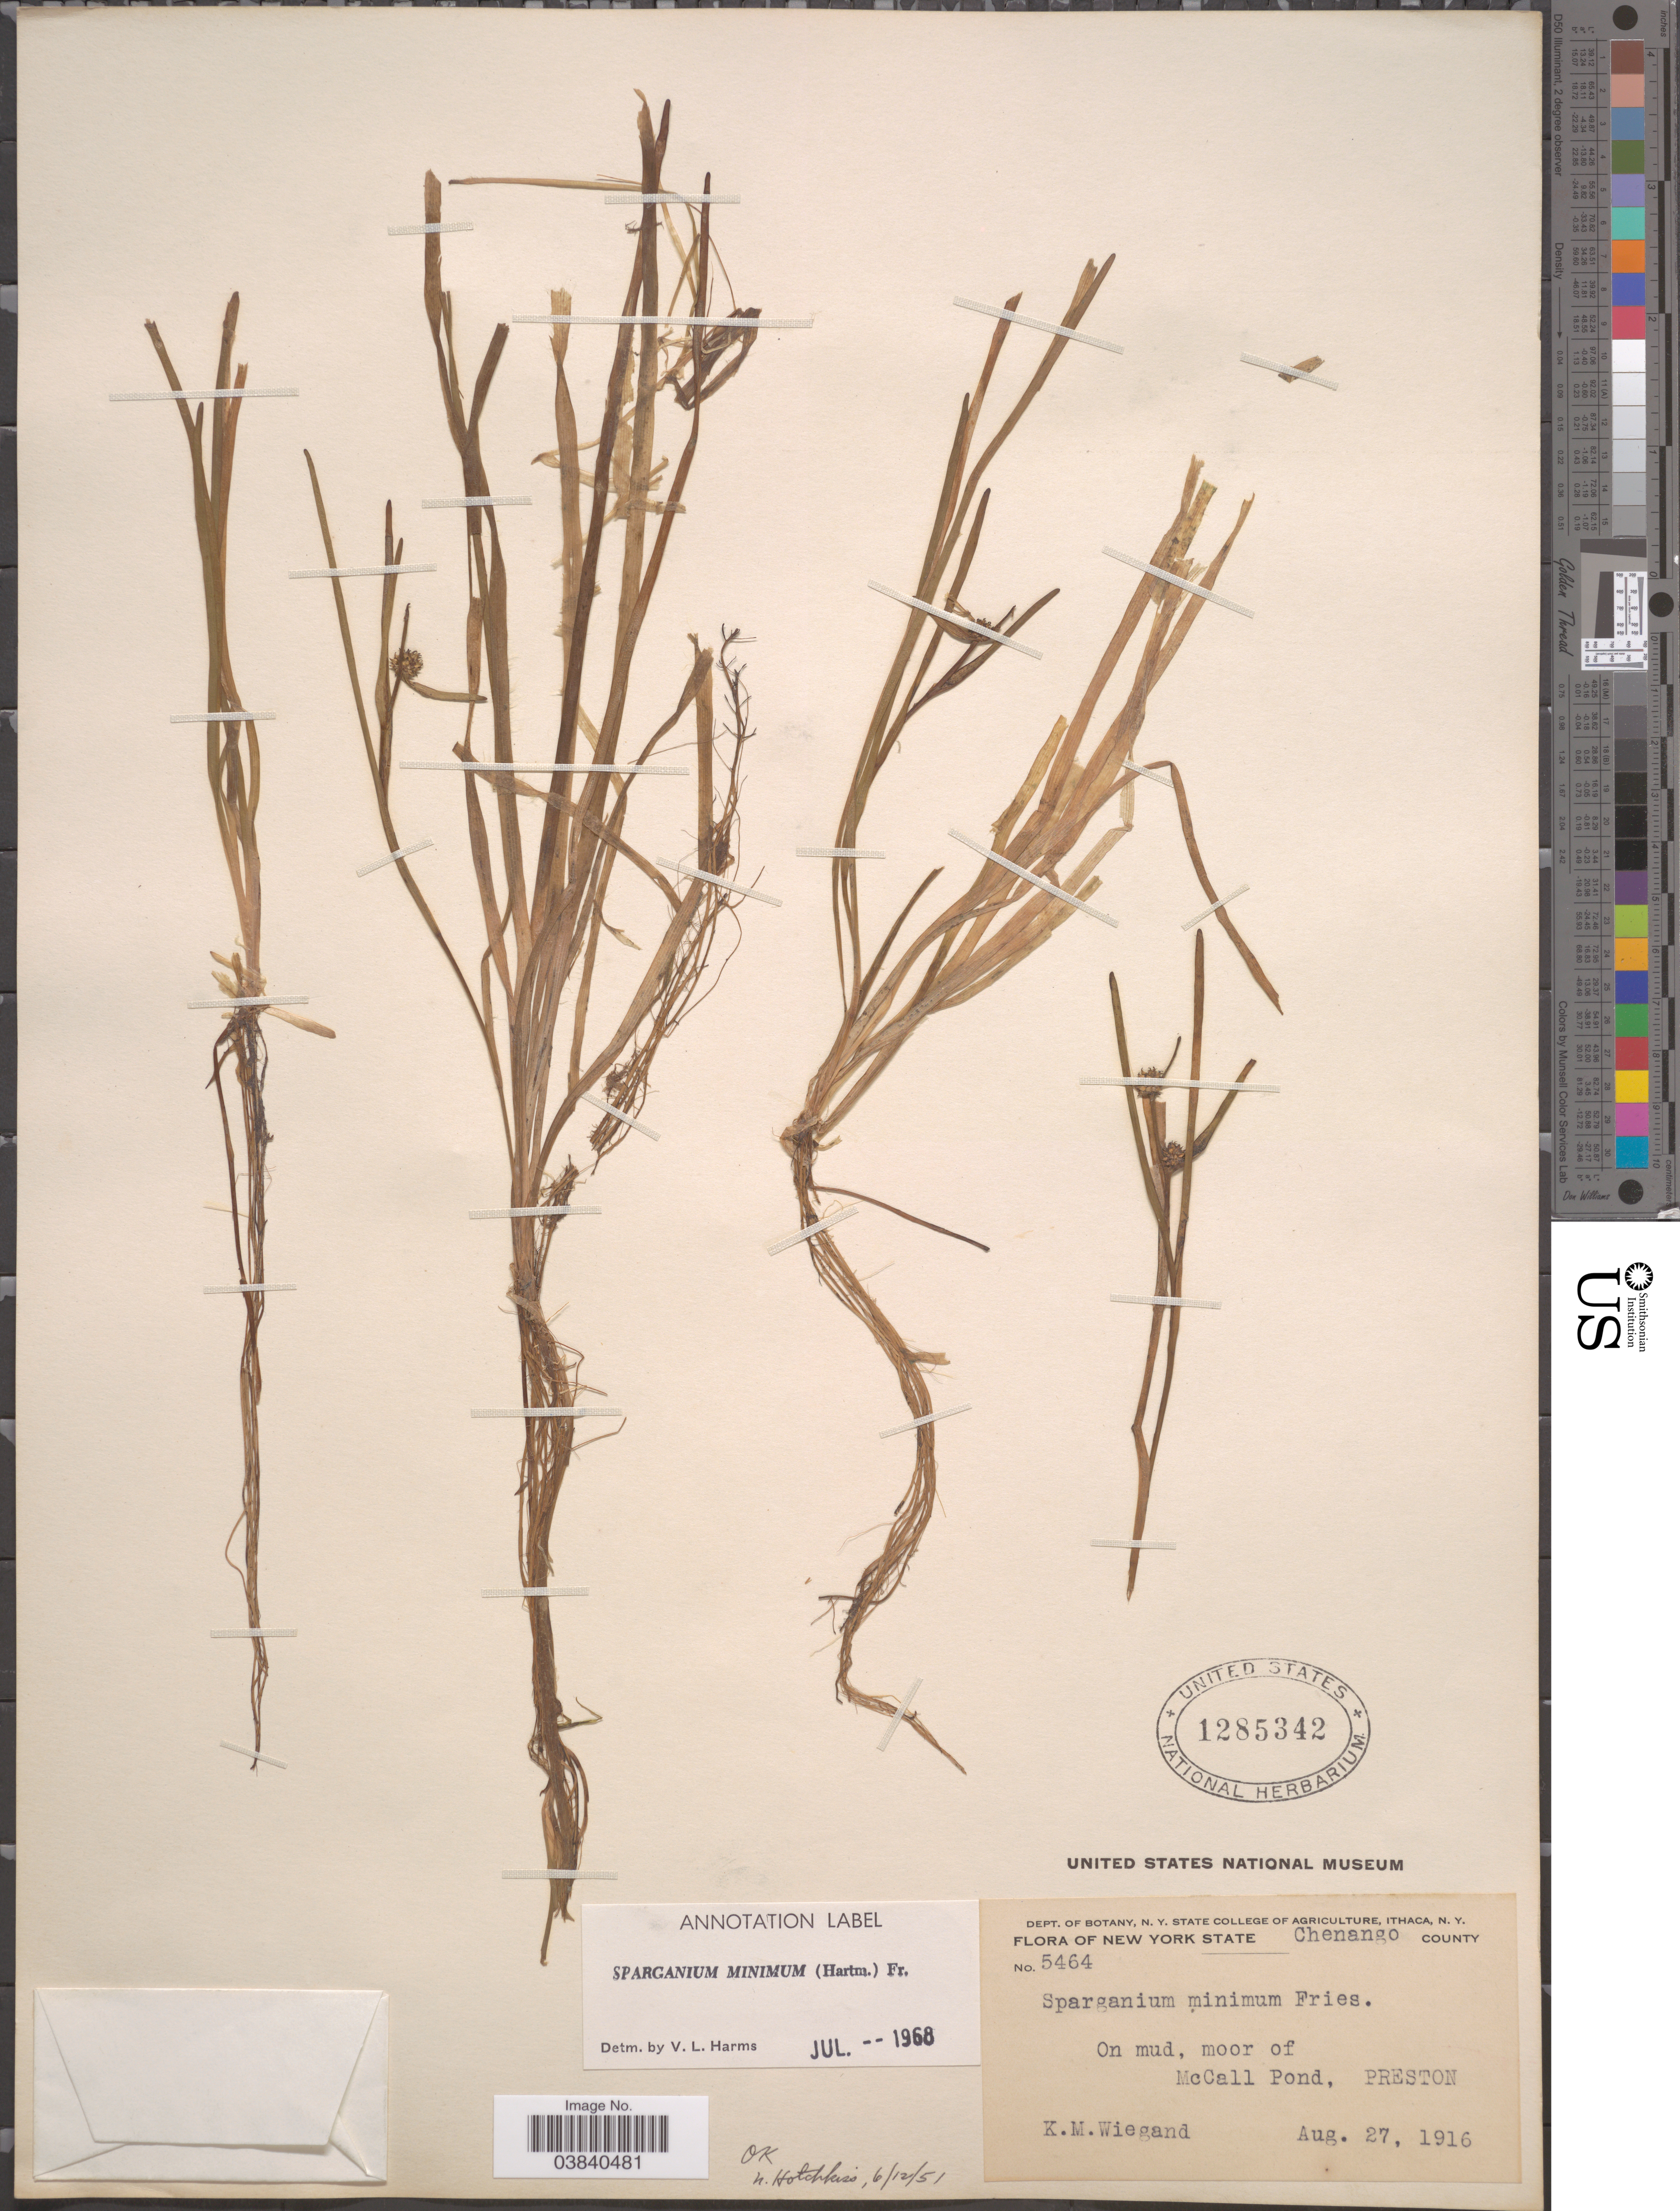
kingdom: Plantae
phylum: Tracheophyta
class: Liliopsida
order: Poales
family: Typhaceae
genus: Sparganium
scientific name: Sparganium minimum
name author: Wallr.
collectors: K. M. Wiegand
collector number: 5464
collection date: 1916-08-27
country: United States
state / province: New York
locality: Chenango County. Moor of McCall Pond, Preston.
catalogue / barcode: US 1285342